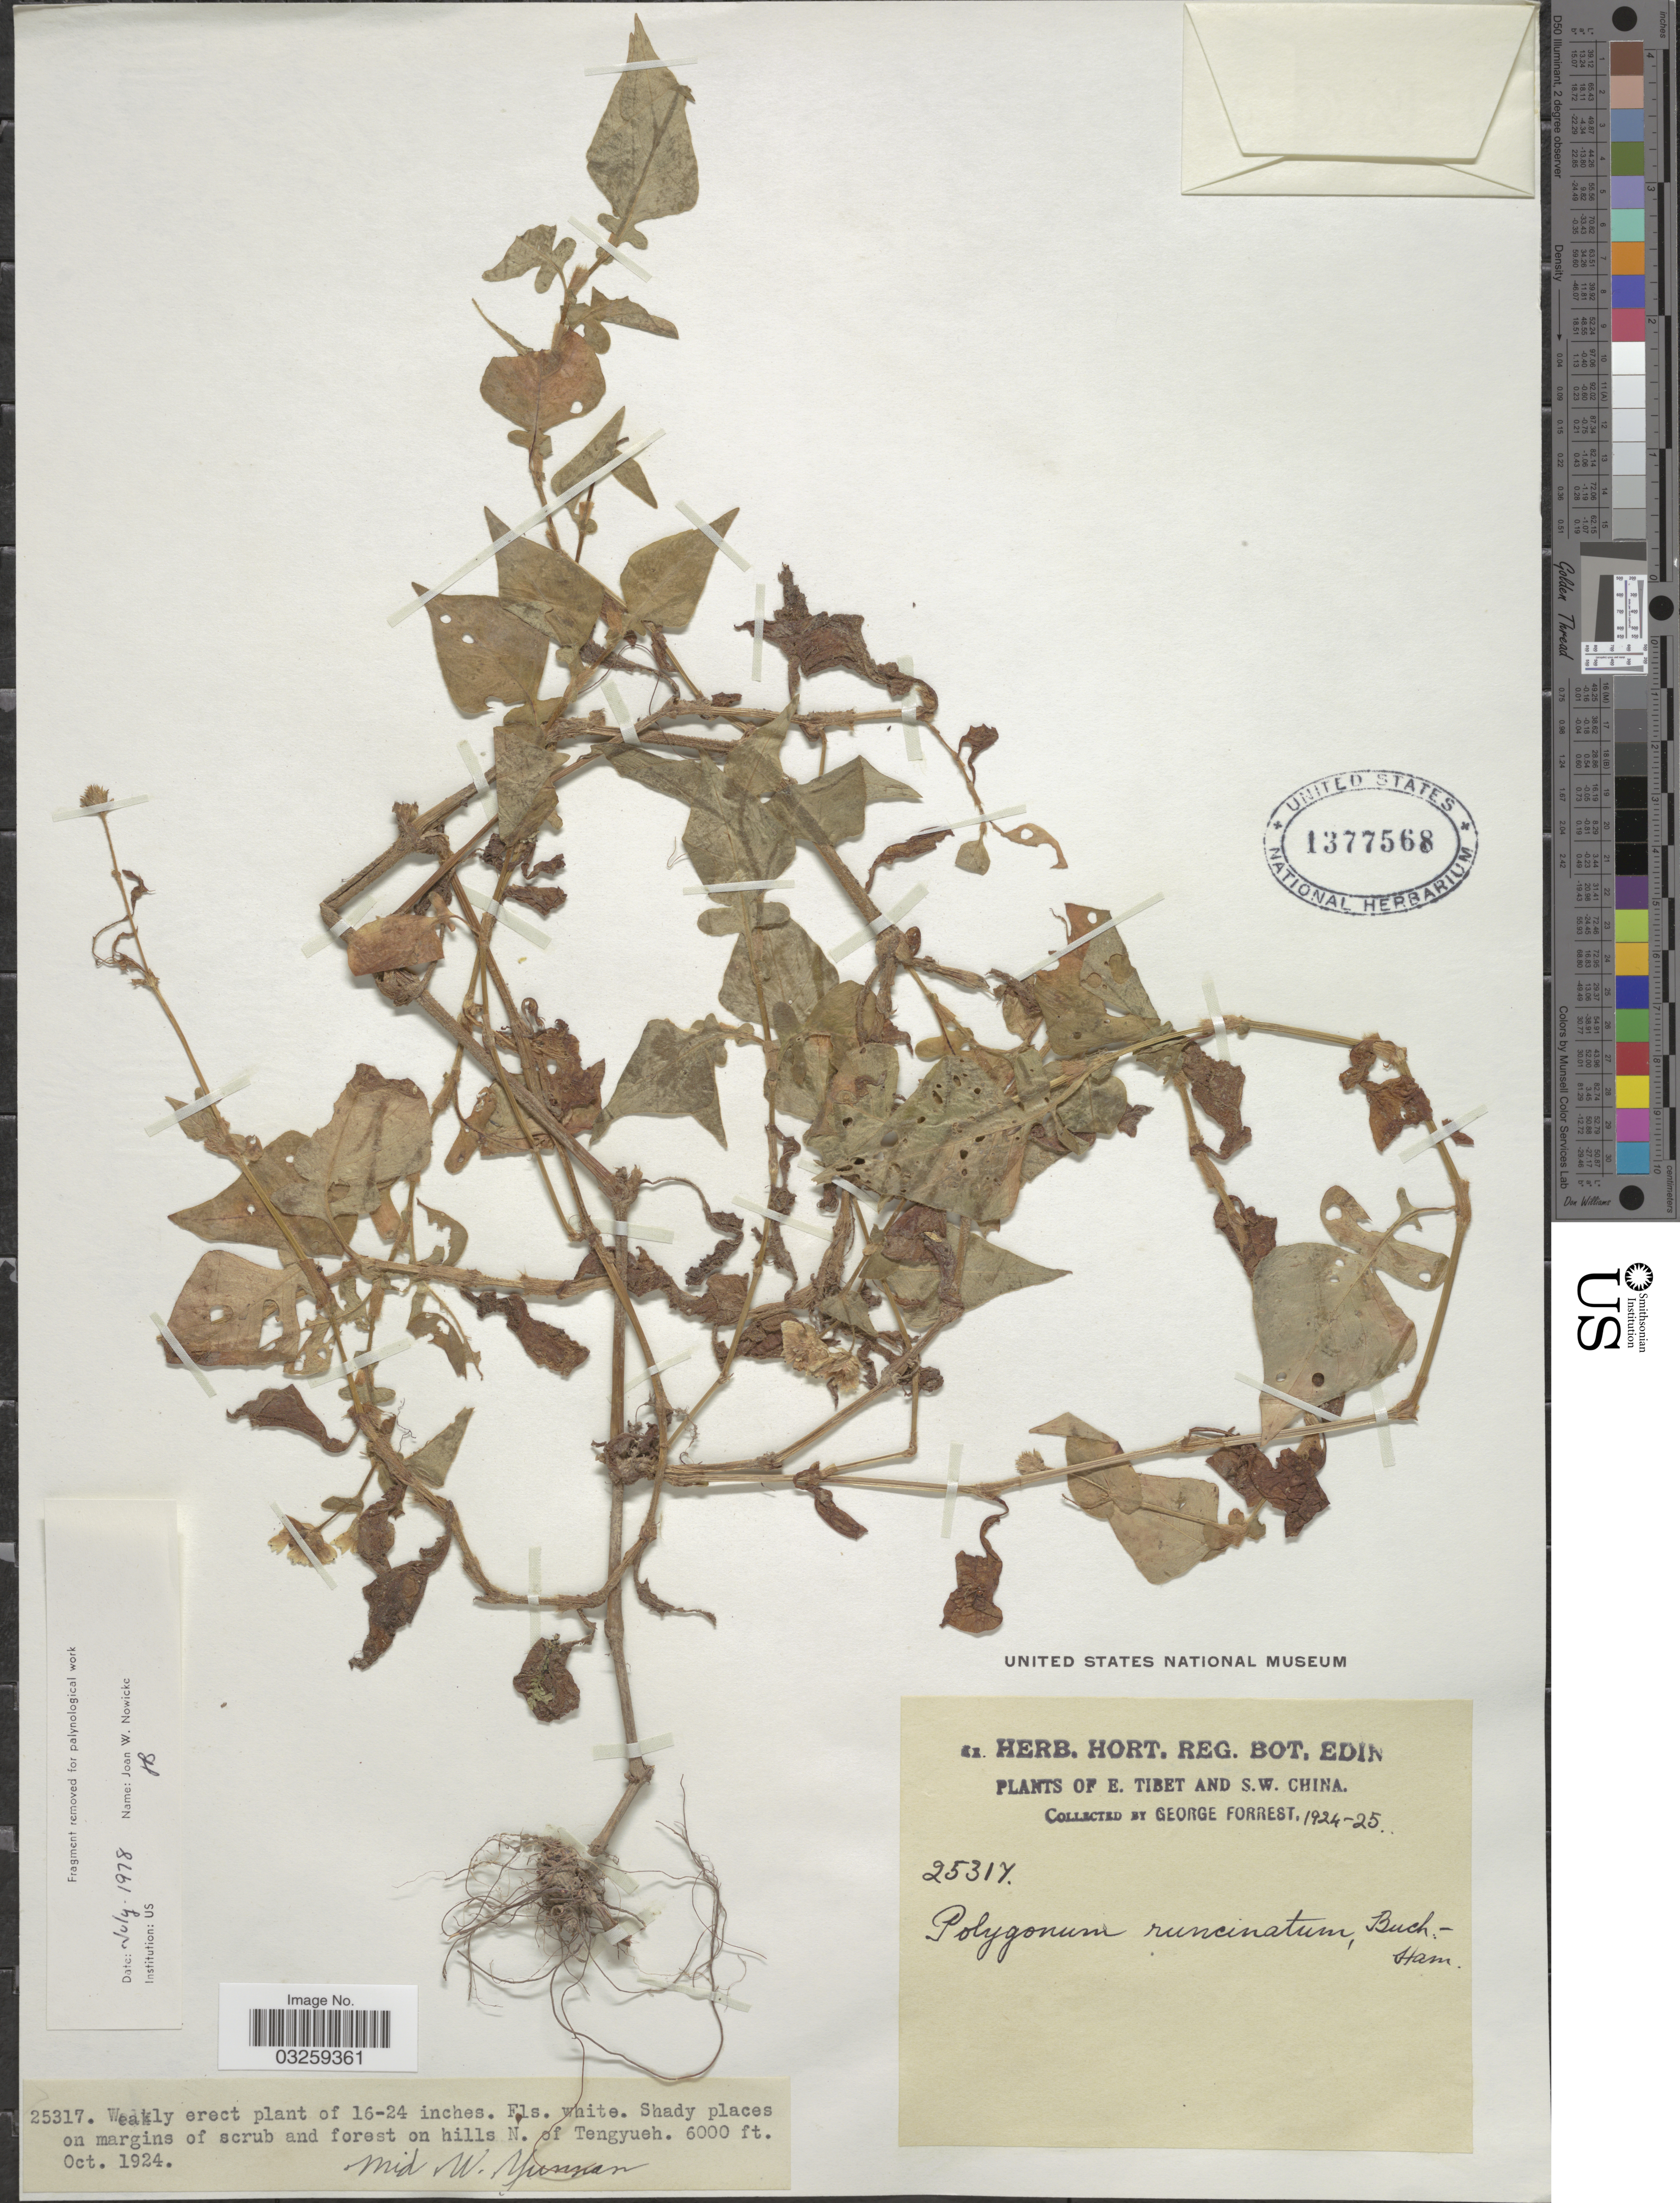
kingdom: Plantae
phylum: Tracheophyta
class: Magnoliopsida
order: Caryophyllales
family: Polygonaceae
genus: Polygonum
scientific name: Polygonum runcinatum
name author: Buch.-Ham. ex D. Don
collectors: G. Forrest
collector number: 25317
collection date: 1924-10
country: China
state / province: Yunnan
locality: Hills N. of Tengyueh. Mid W. Yunnan. S. W. China.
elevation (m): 1829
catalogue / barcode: US 1377568